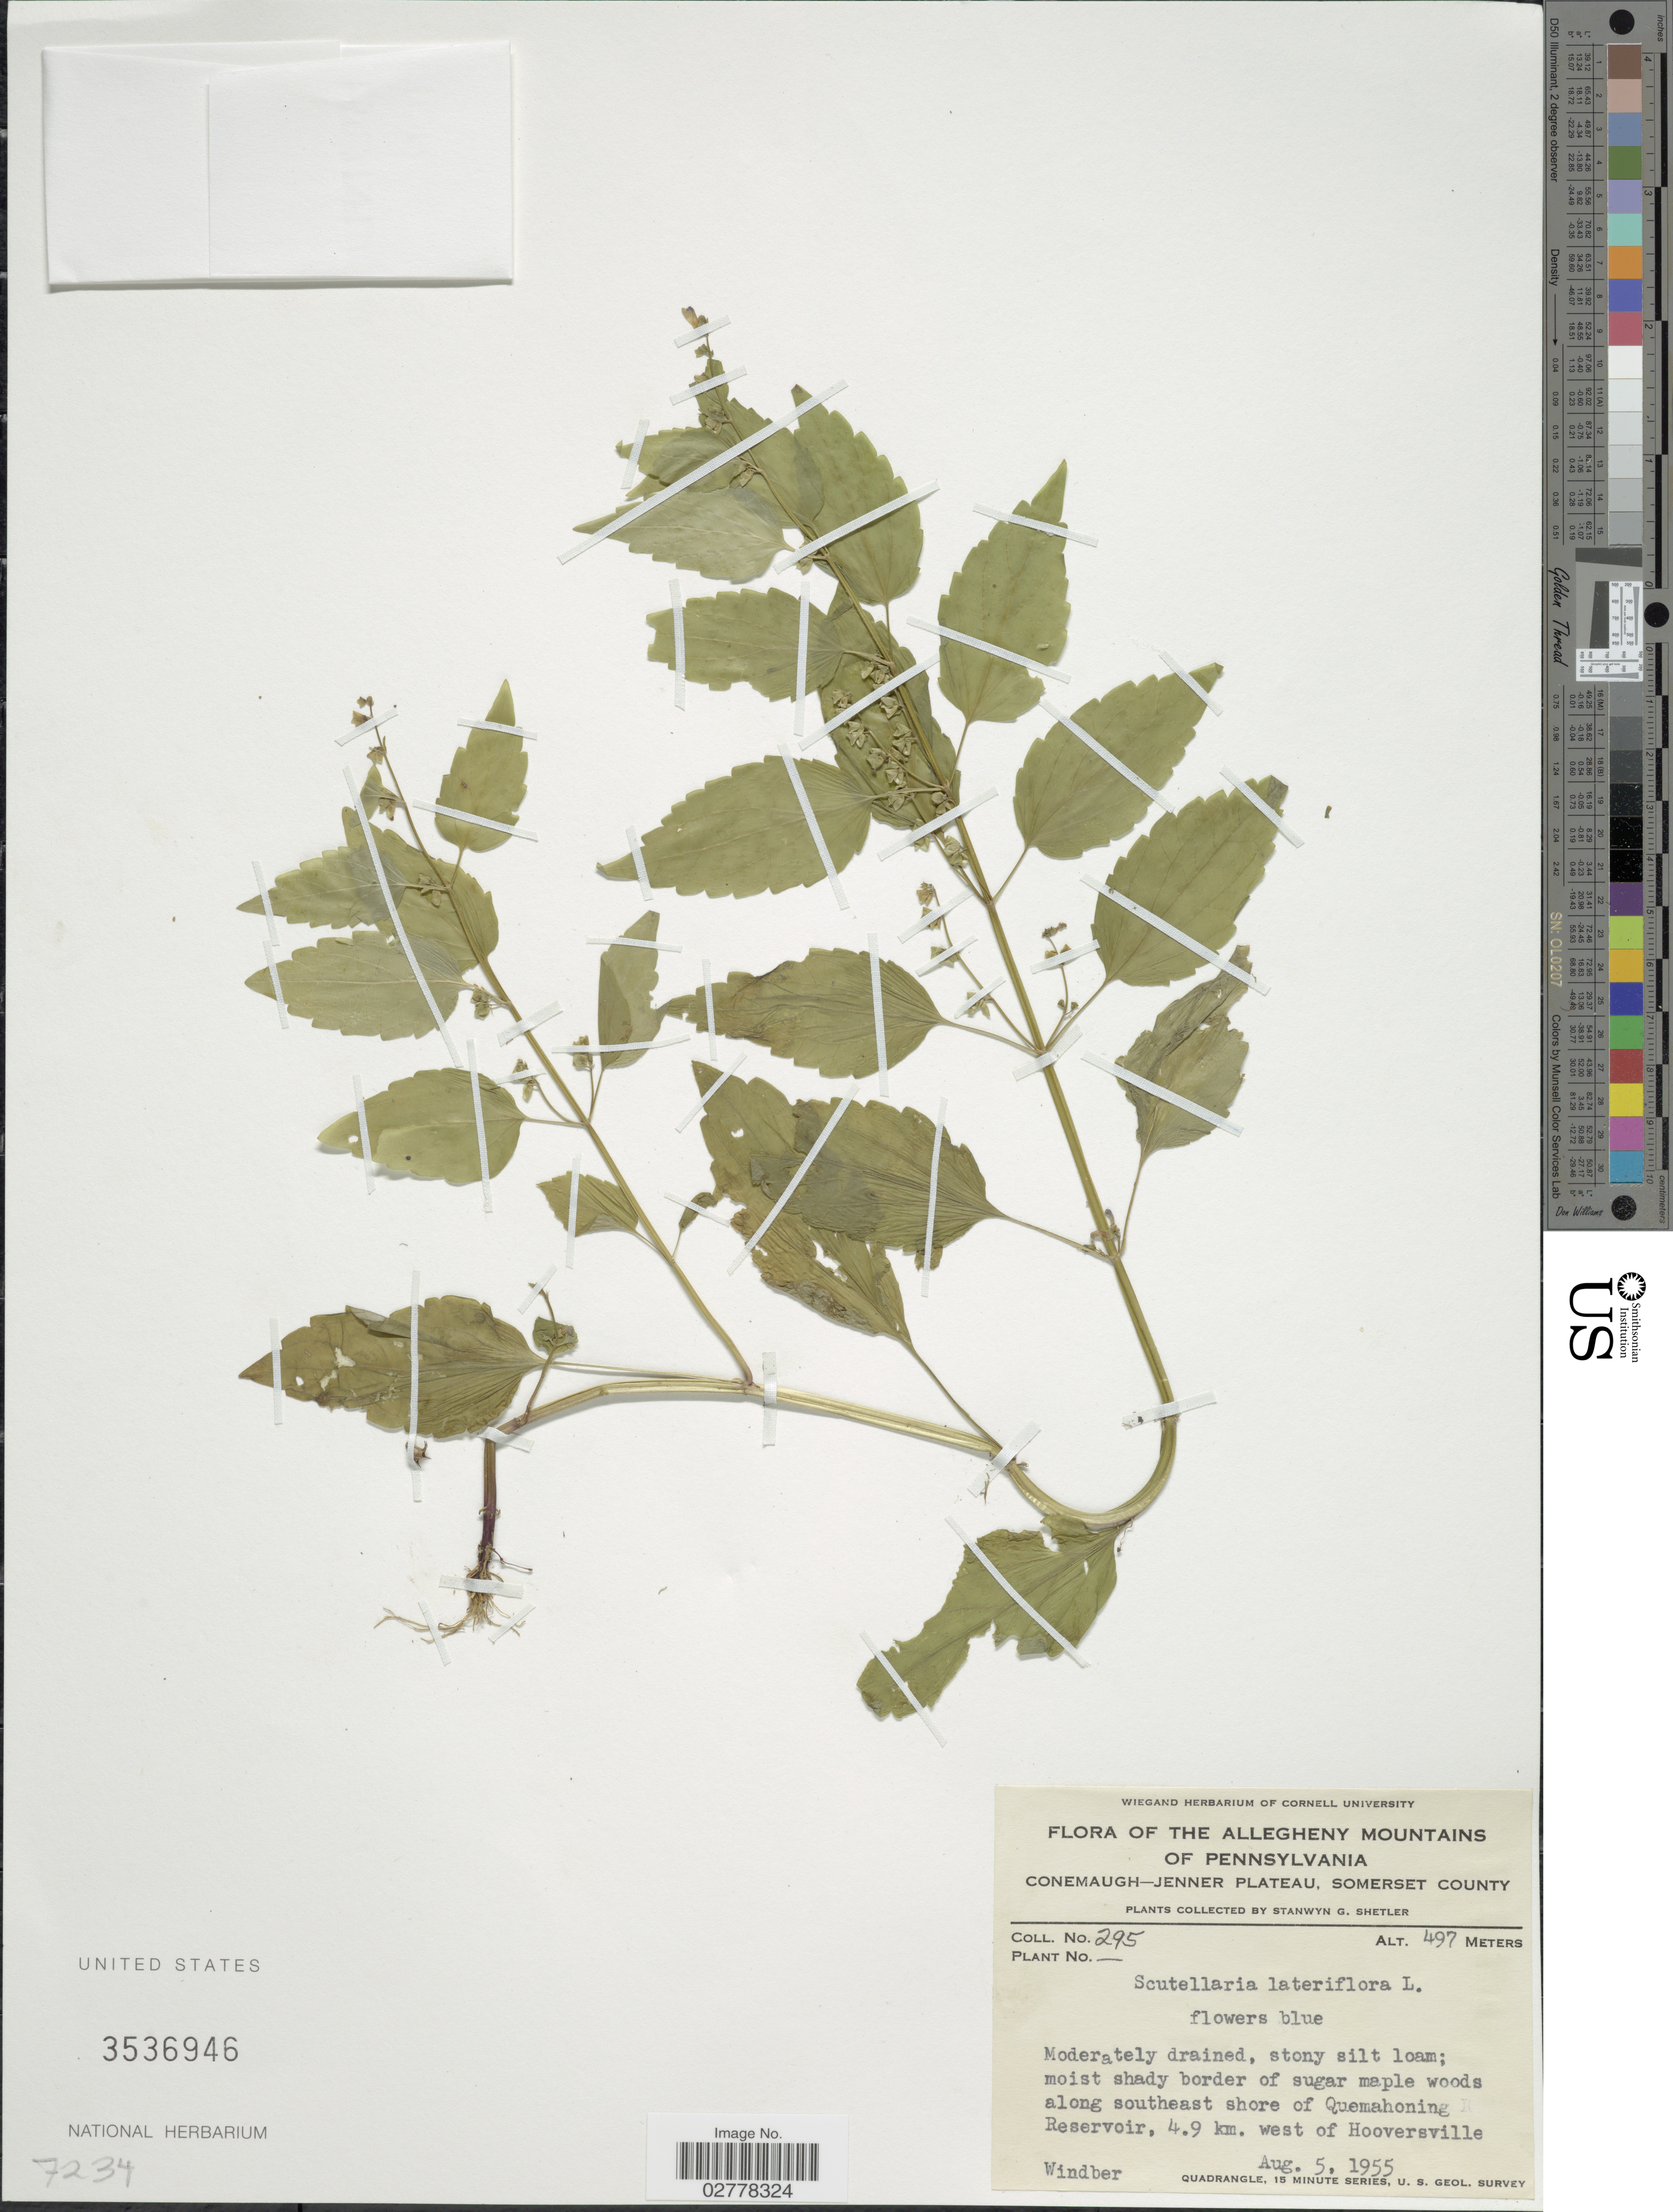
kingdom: Plantae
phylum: Tracheophyta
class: Magnoliopsida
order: Lamiales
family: Lamiaceae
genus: Scutellaria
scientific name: Scutellaria lateriflora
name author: L.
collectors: S. Shetler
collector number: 295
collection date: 1955-08-05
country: United States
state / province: Pennsylvania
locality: The Allegheny Mountains of Pennsylvania. Conemaugh-Jenner Plateau, Somerset County. Moist shady border of sugar maple woods along southeast shore of Quemahoning Reservoir, 4.9 km. west of Hooversville. Windber.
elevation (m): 497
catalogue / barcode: US 3536946